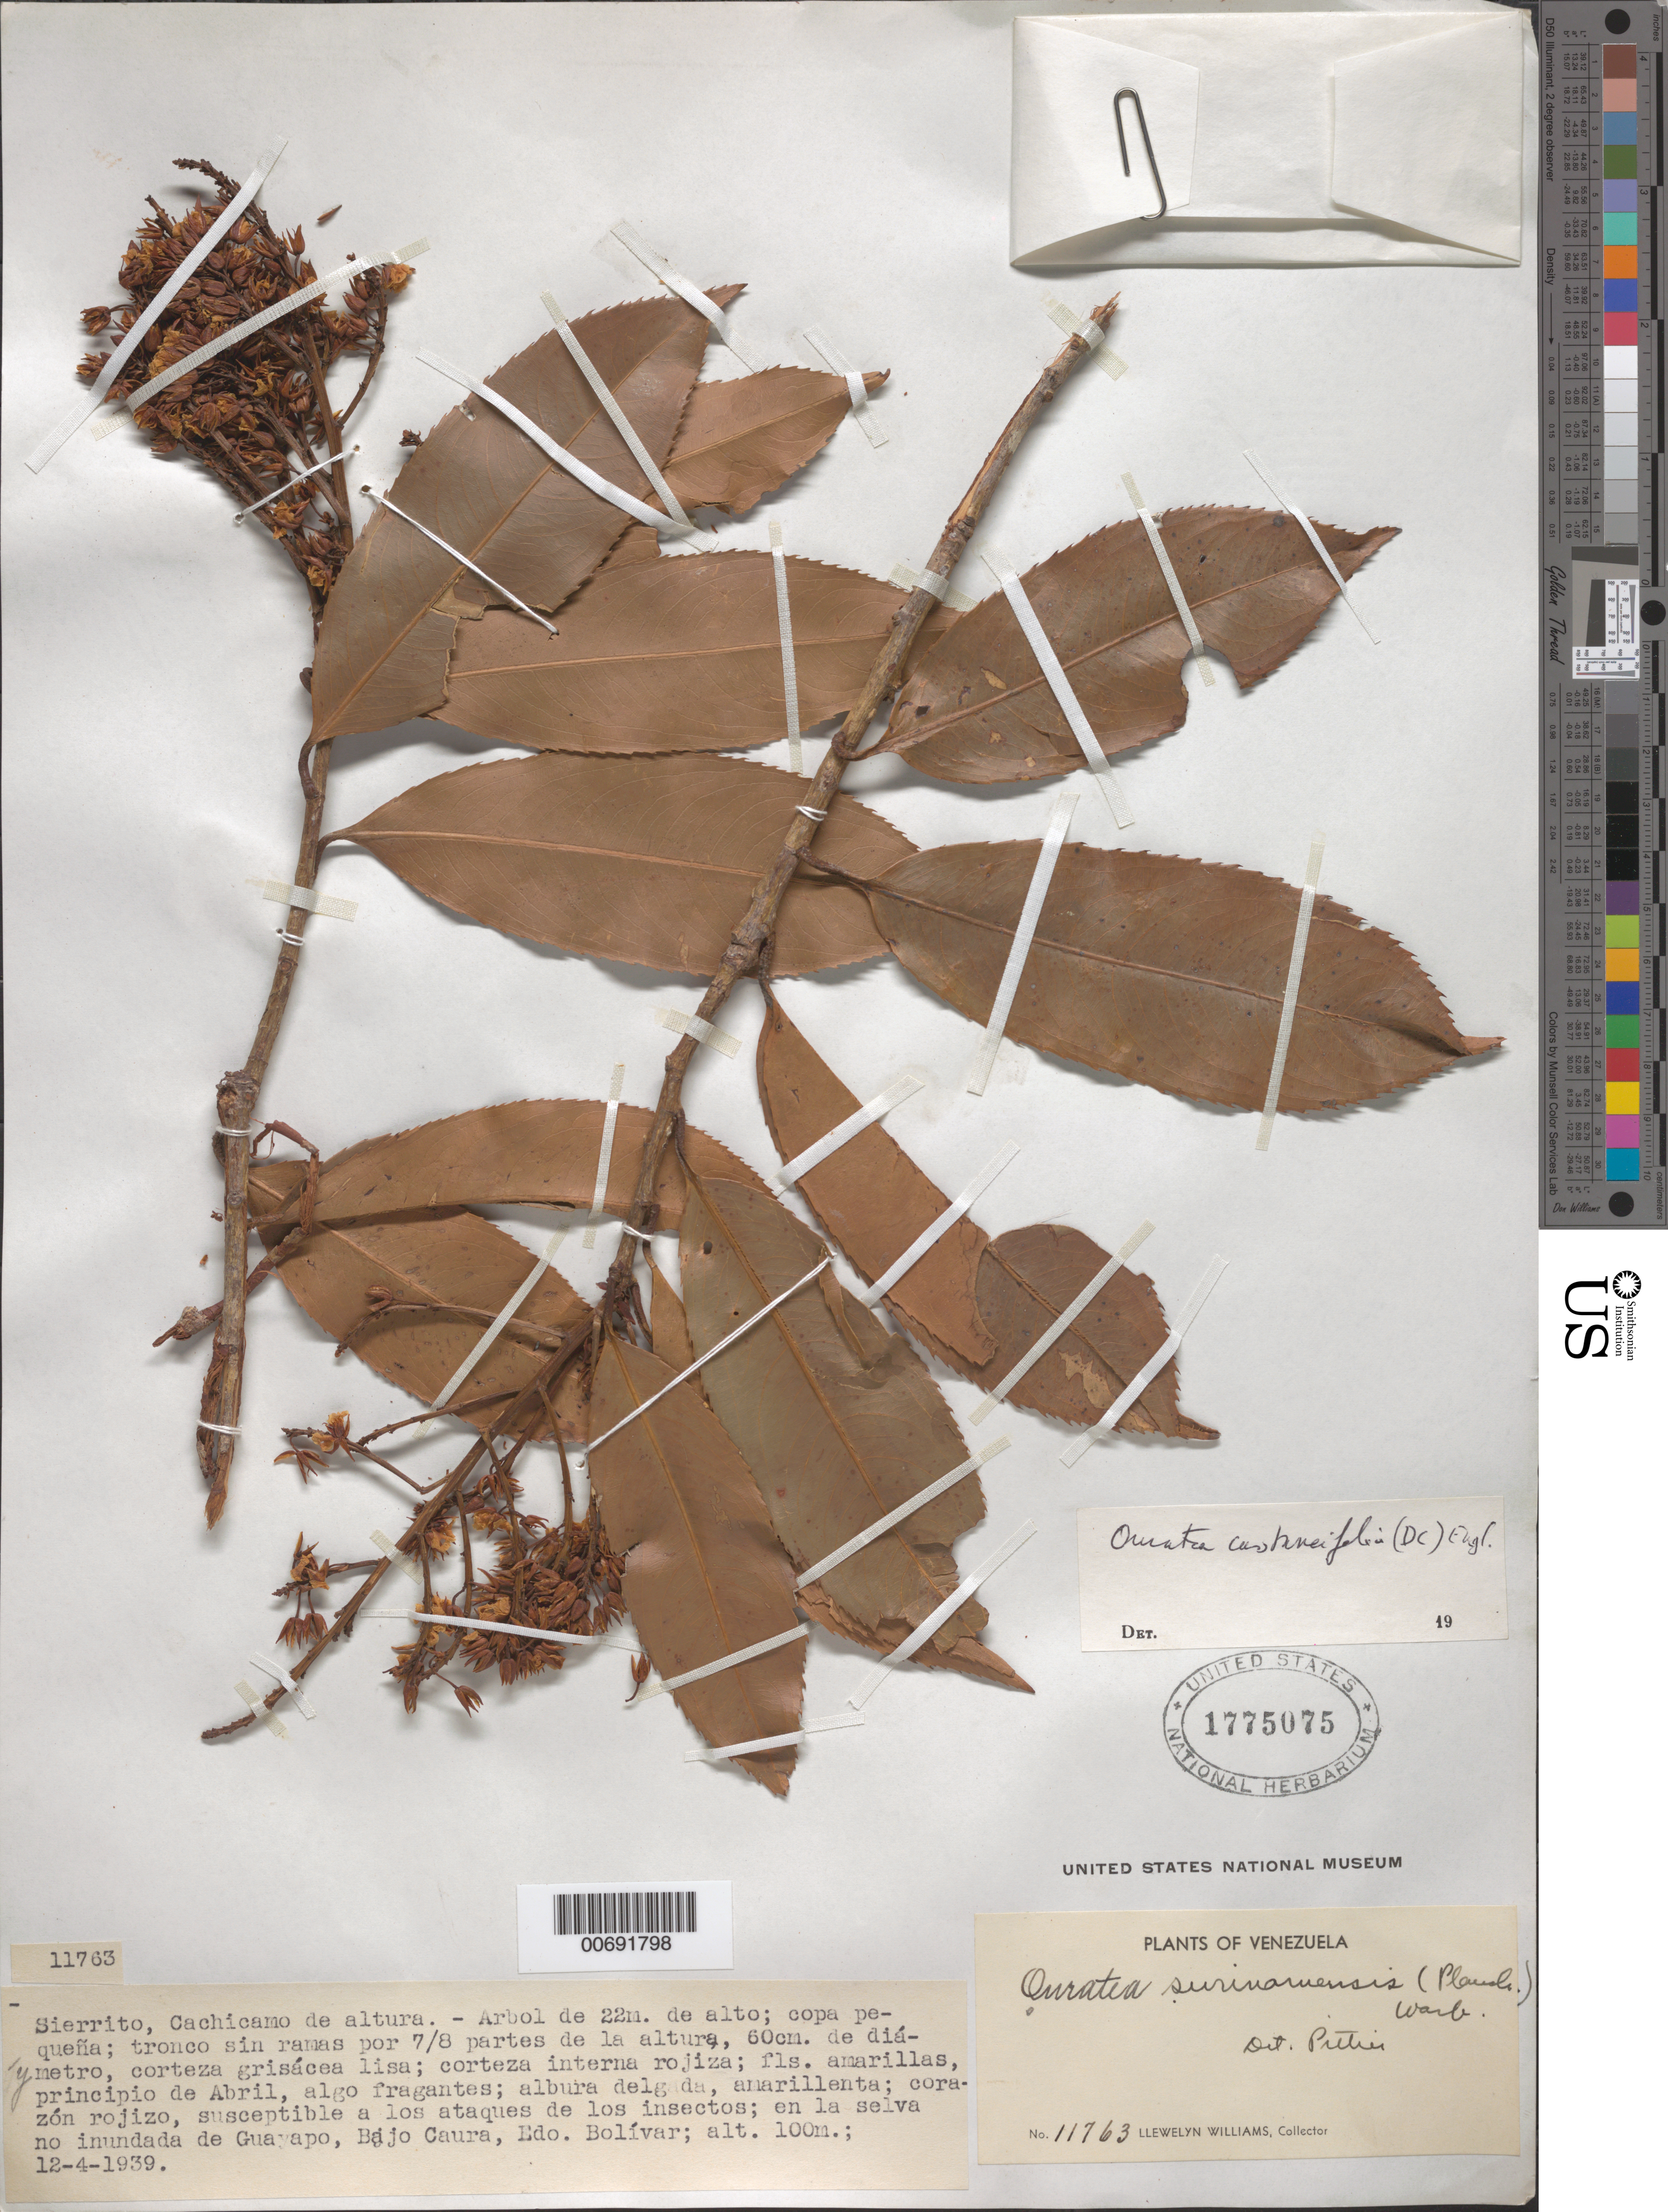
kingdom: Plantae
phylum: Tracheophyta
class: Magnoliopsida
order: Malpighiales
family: Ochnaceae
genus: Ouratea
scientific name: Ouratea castaneifolia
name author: (DC.) Engl.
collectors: Ll. Williams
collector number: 11763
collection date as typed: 12-Apr-39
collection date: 1939-04-12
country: Venezuela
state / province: Bolívar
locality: Guayapo, Bajo Caura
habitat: Nonflooded forest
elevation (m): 100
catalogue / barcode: US 1775075